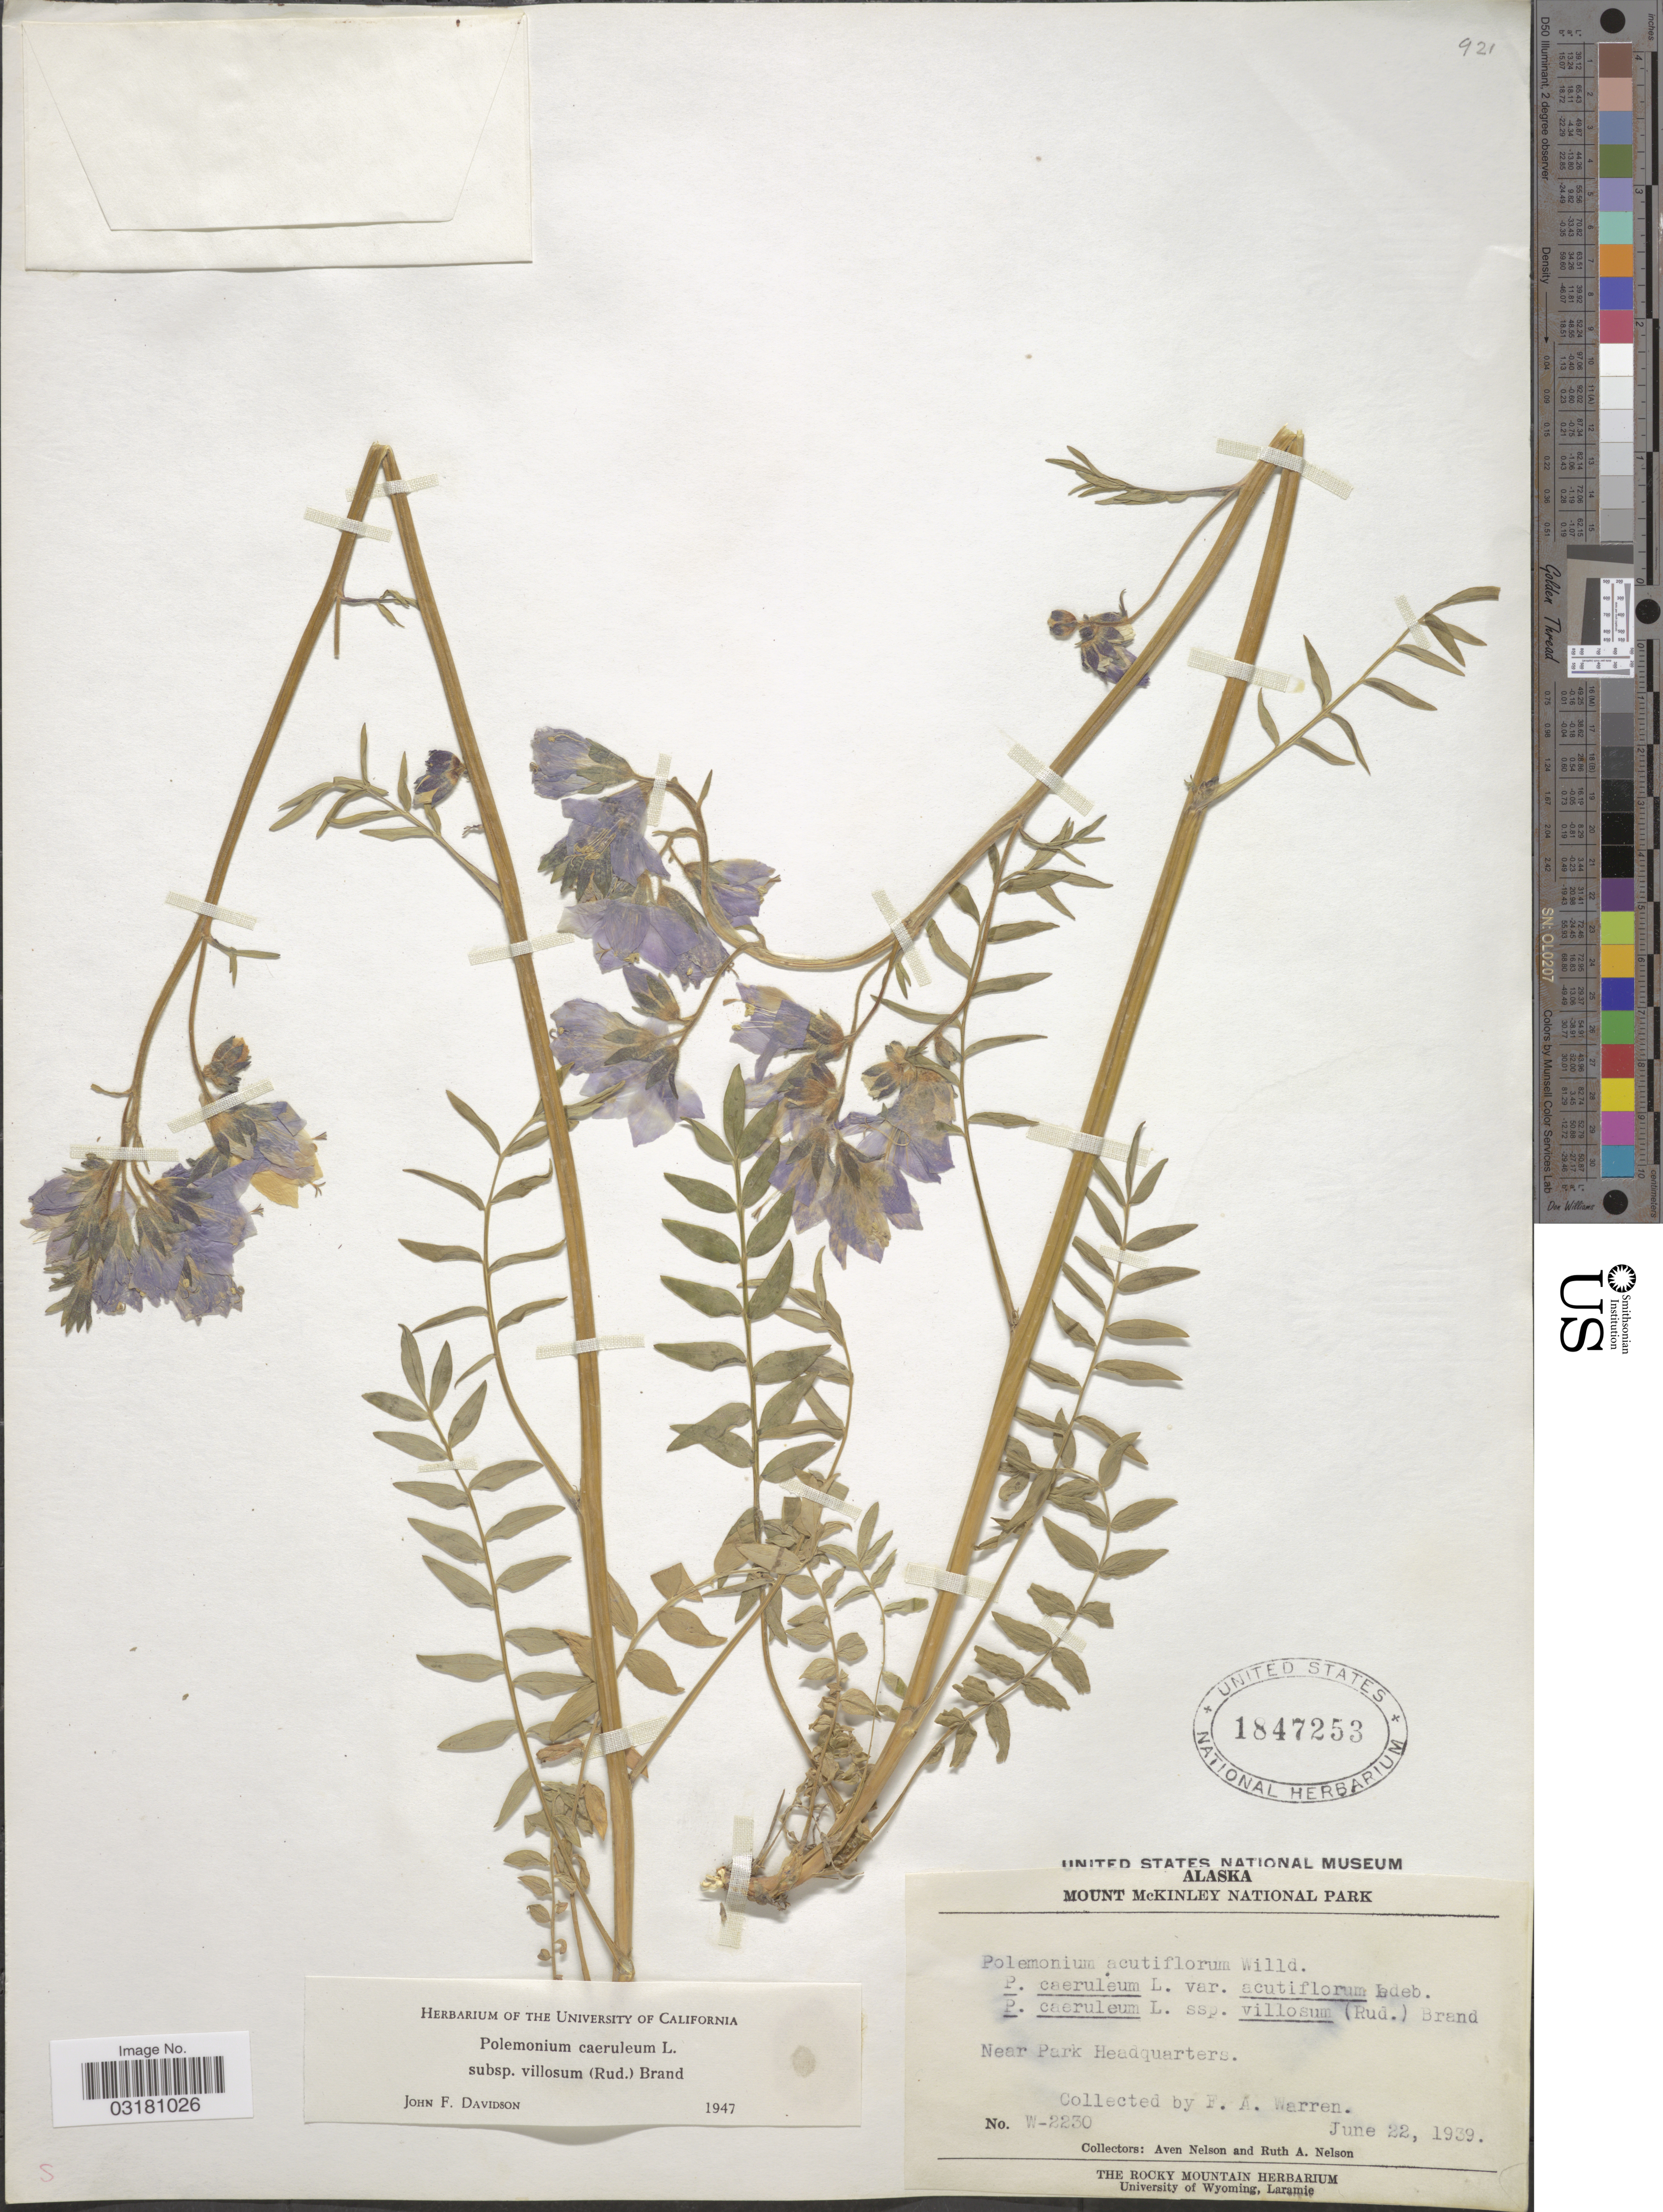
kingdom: Plantae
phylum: Tracheophyta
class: Magnoliopsida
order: Ericales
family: Polemoniaceae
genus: Polemonium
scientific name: Polemonium caeruleum subsp. villosum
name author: (Rudolph ex Georgi) Brand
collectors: F. Warren, A. Nelson & R. A. Nelson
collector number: W-2230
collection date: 1939-06-22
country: United States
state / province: Alaska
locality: Mount McKinley National Park. Near Park Headquarters.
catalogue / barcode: US 1847253